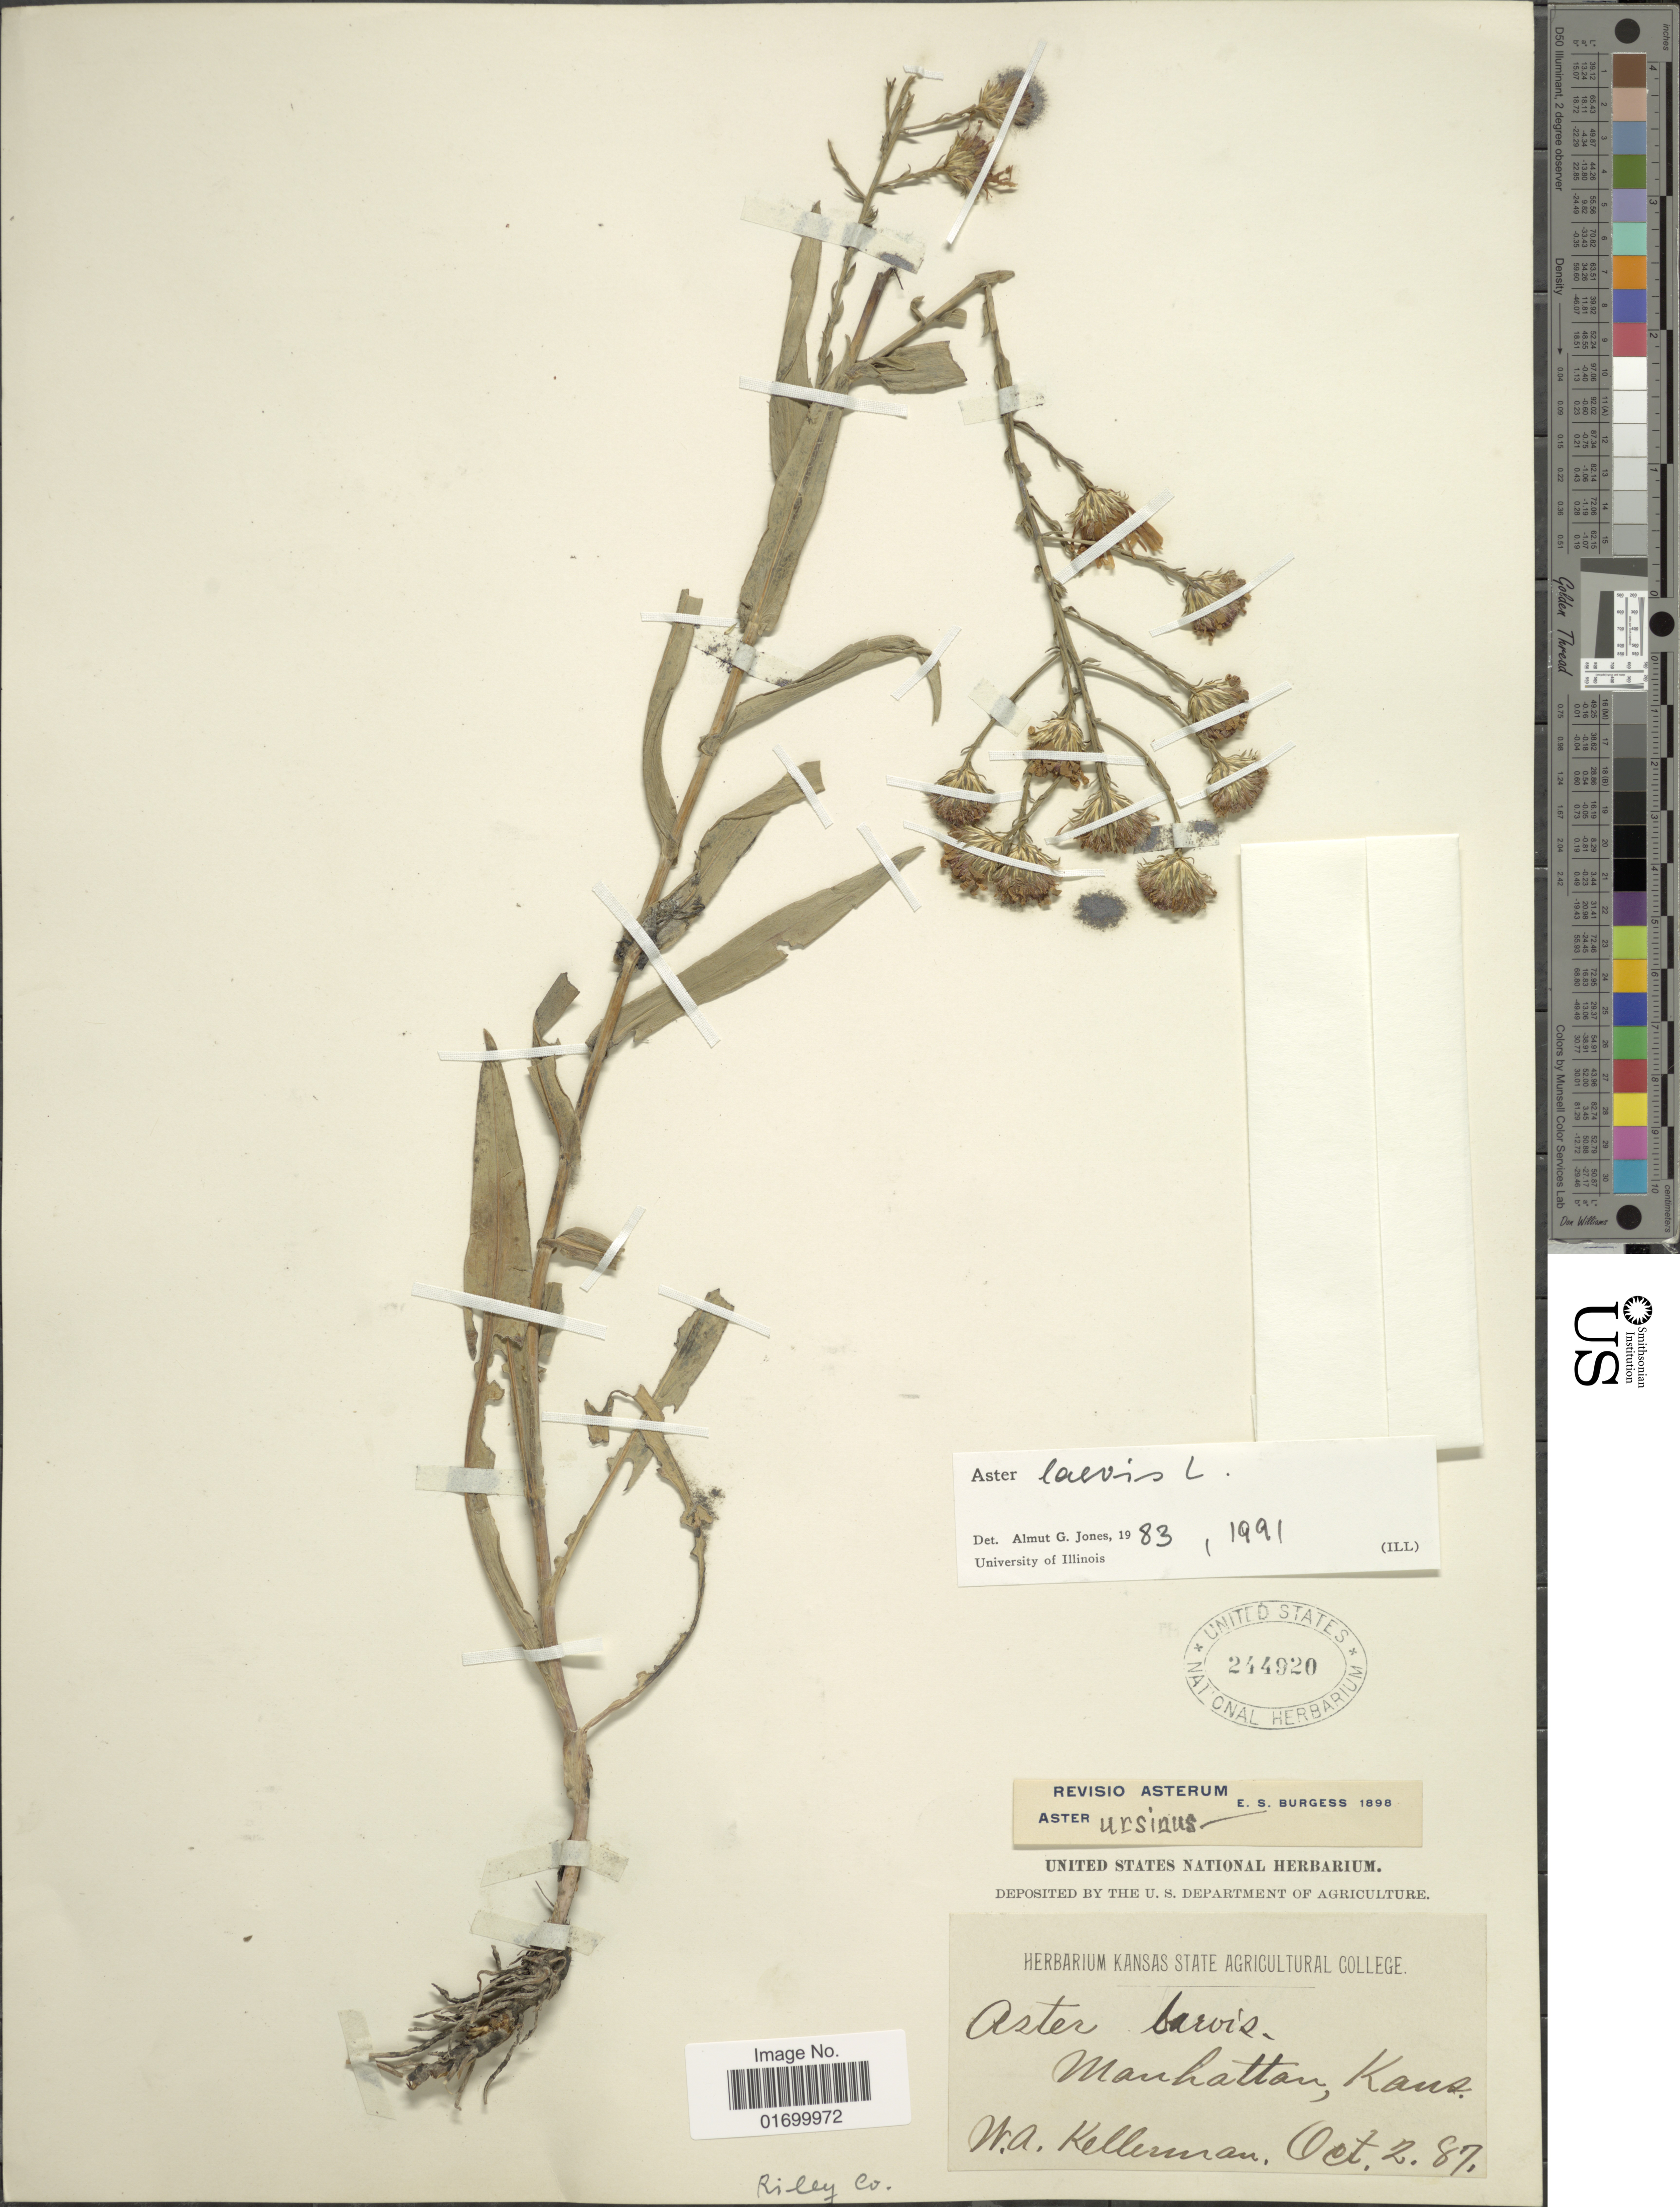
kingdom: Plantae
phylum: Tracheophyta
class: Magnoliopsida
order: Asterales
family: Asteraceae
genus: Symphyotrichum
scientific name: Symphyotrichum laeve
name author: (L.) Á. Löve & D. Löve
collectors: W. Kellerman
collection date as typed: Transcribed d/m/y: 2/10/87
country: United States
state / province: Kansas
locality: Manhattan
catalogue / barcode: US 244920